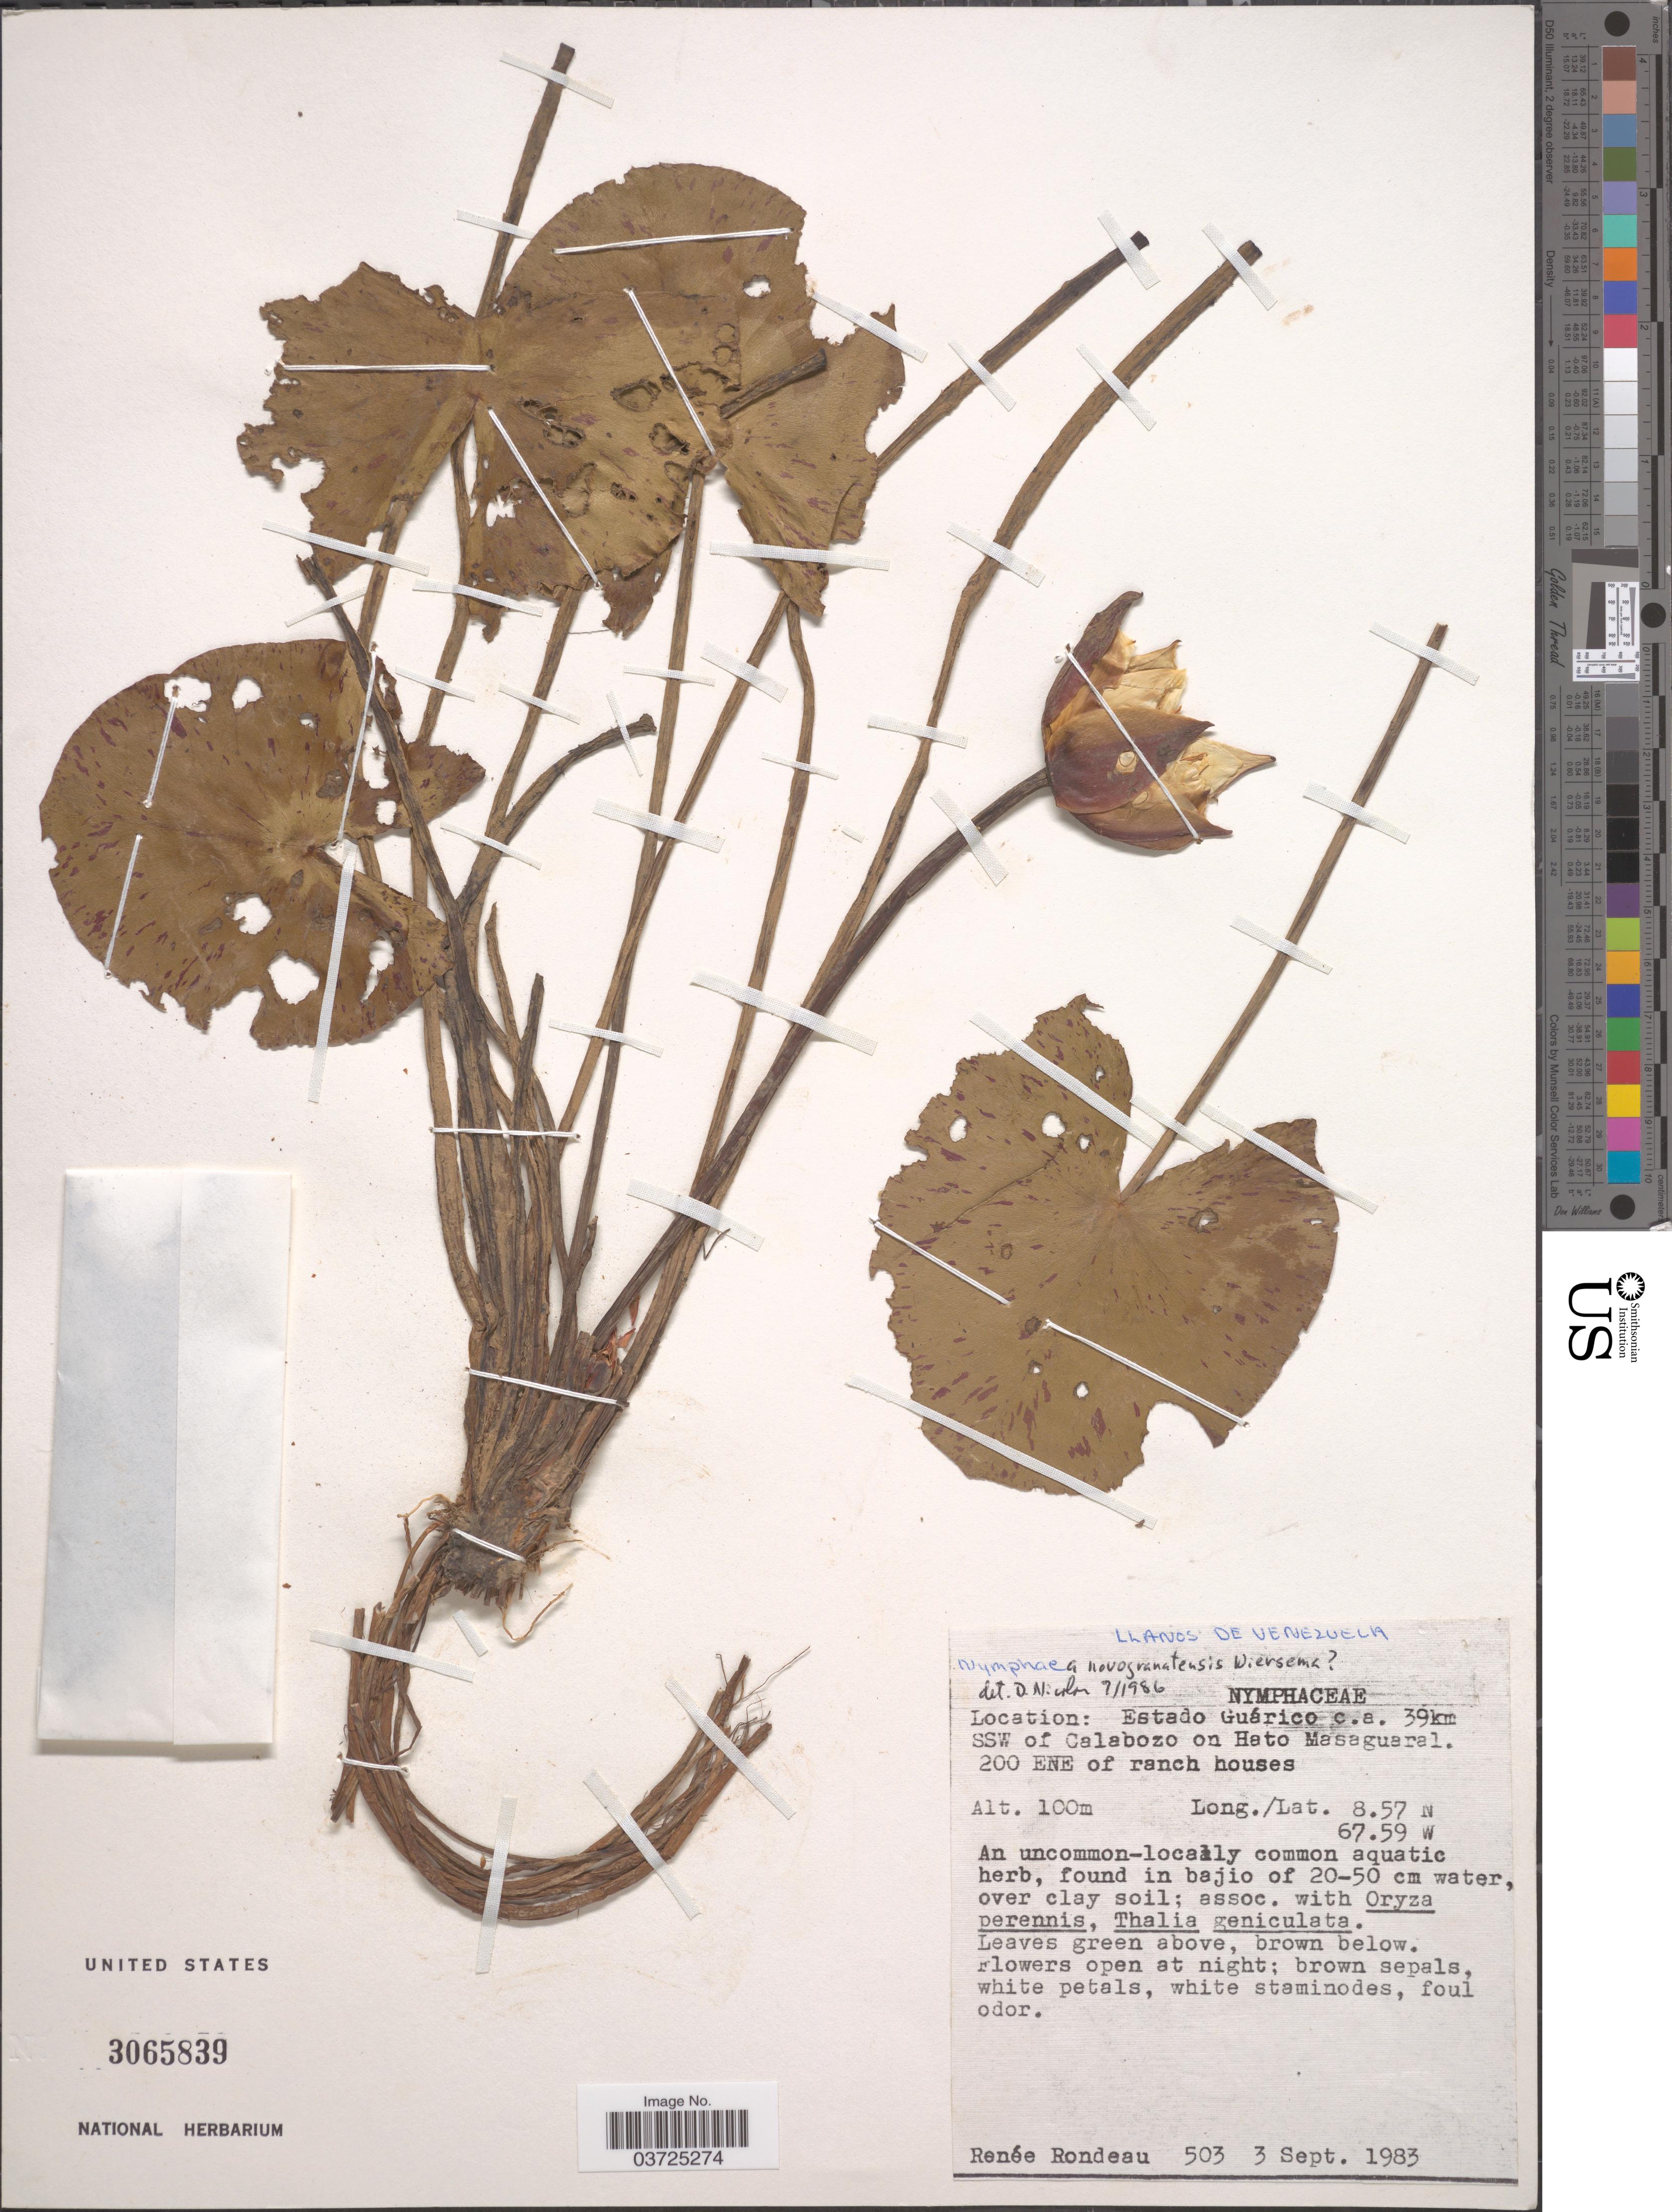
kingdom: Plantae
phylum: Tracheophyta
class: Magnoliopsida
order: Nymphaeales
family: Nymphaeaceae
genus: Nymphaea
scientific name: Nymphaea novo-granatensis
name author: Wiersema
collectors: R. Rondeau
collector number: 503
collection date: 1983-09-03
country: Venezuela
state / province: Guarico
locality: C.a. 39 km SSW of Calabozo on Hato Masaguaral. 200 ENE of ranch houses.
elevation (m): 100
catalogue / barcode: US 3065839